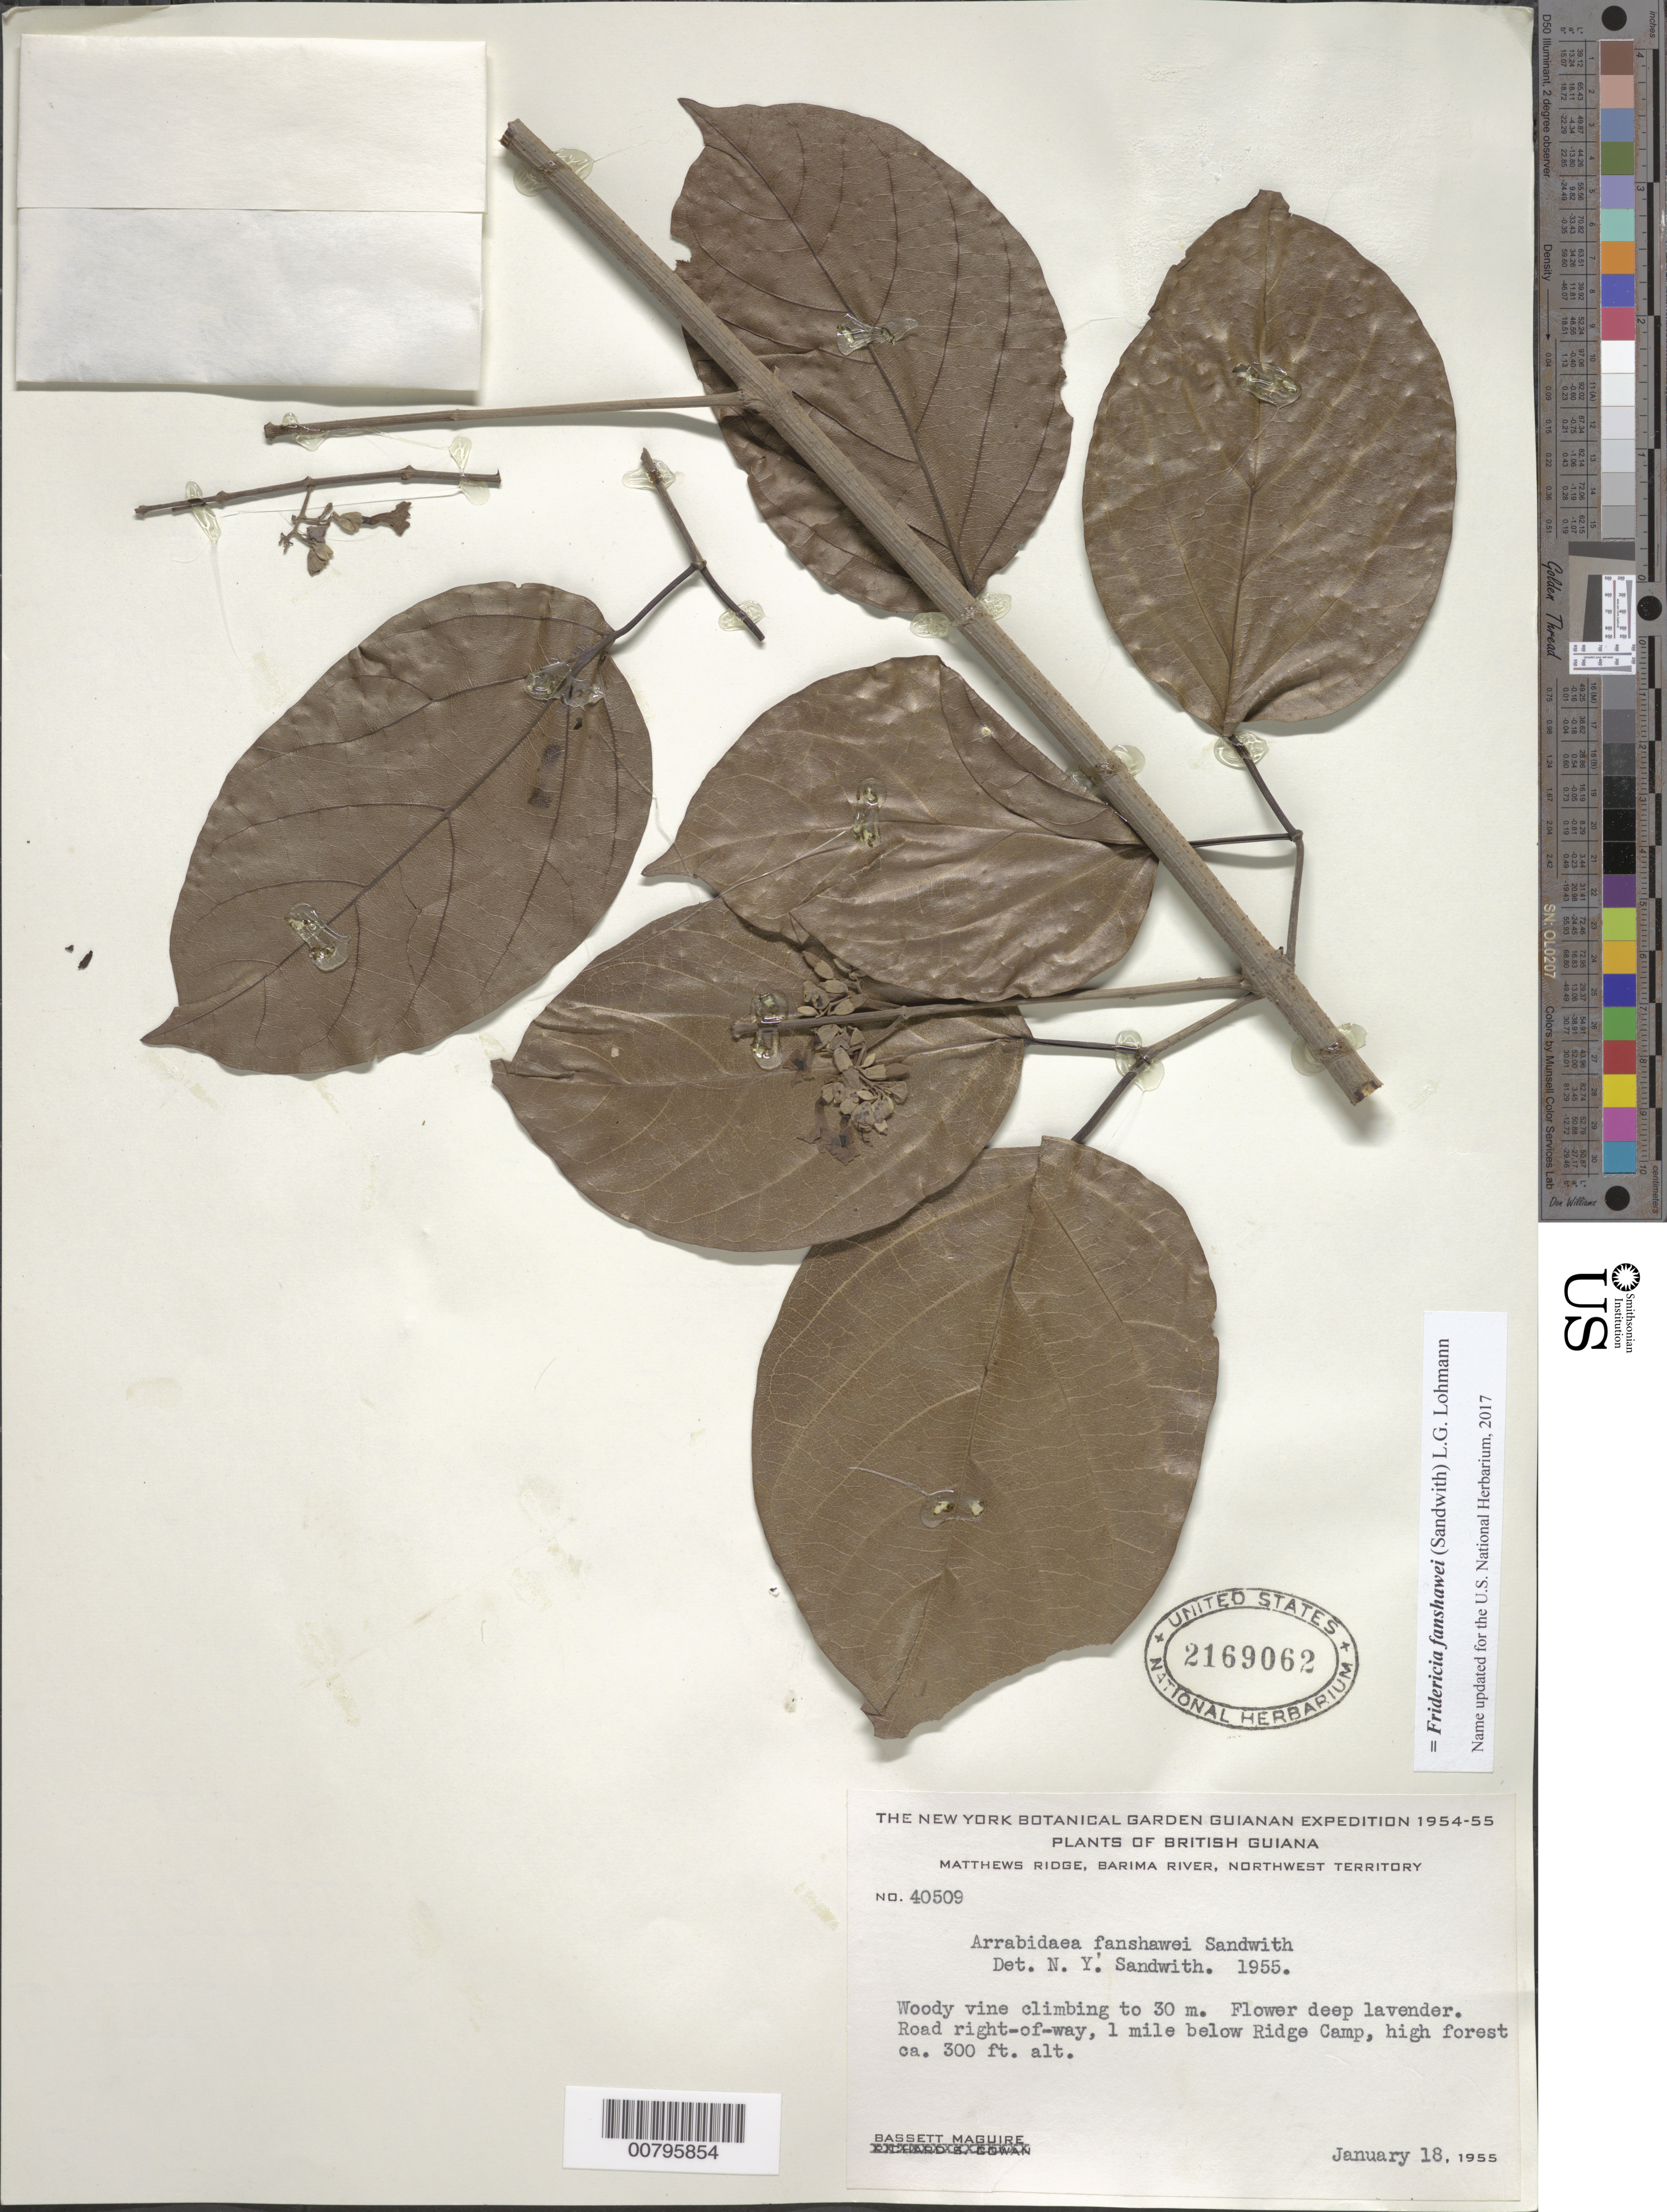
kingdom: Plantae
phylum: Tracheophyta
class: Magnoliopsida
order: Lamiales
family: Bignoniaceae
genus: Fridericia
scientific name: Fridericia fanshawei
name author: (Sandwith) L.G. Lohmann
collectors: B. Maguire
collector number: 40509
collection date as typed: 18-Jan-55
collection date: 1955-01-18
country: Guyana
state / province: Barima-Waini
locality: Barima R., Matthews Ridge, 1 mi. below Ridge Camp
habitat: High forest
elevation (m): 91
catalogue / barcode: US 2169062